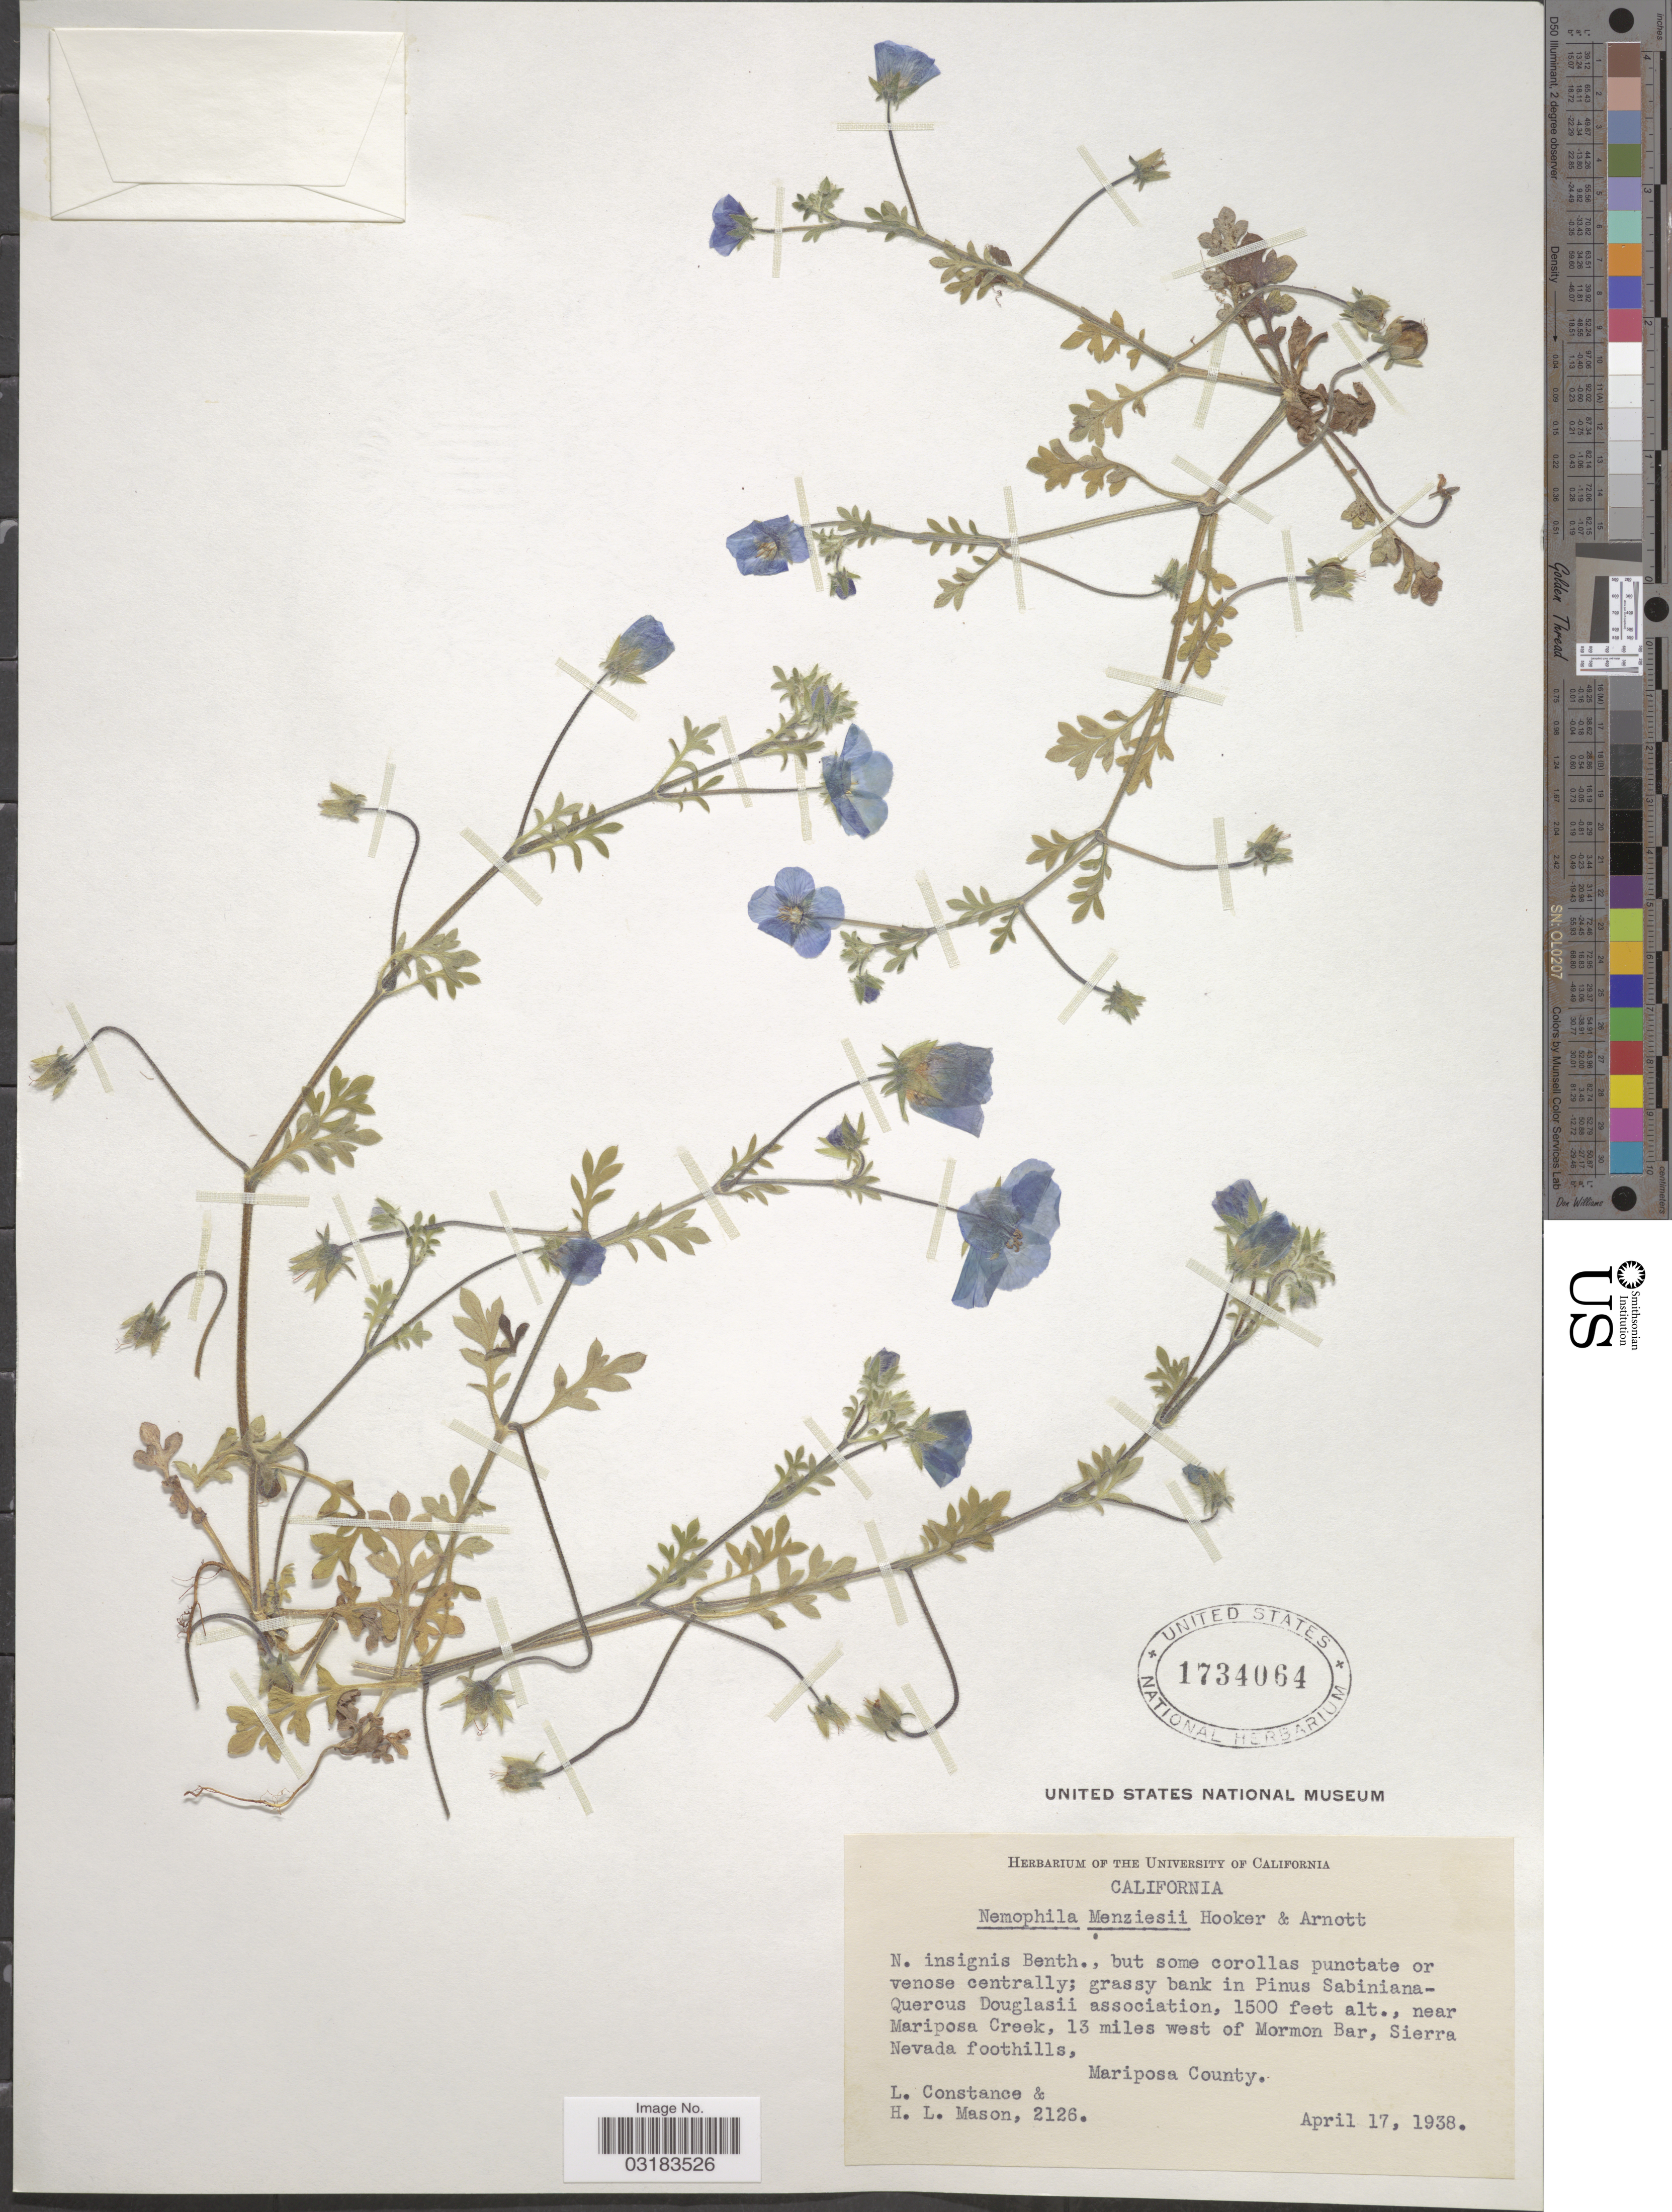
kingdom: Plantae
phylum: Tracheophyta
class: Magnoliopsida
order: Boraginales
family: Hydrophyllaceae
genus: Nemophila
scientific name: Nemophila menziesii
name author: Hook. & Arn.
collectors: L. Constance & H. L. Mason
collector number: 2126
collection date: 1938-04-17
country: United States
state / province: California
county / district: Mariposa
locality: Near Mariposa Creek, 13 miles west of Mormon Bar, Sierra Nevada foothills. Mariposa County.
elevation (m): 457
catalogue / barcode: US 1734064